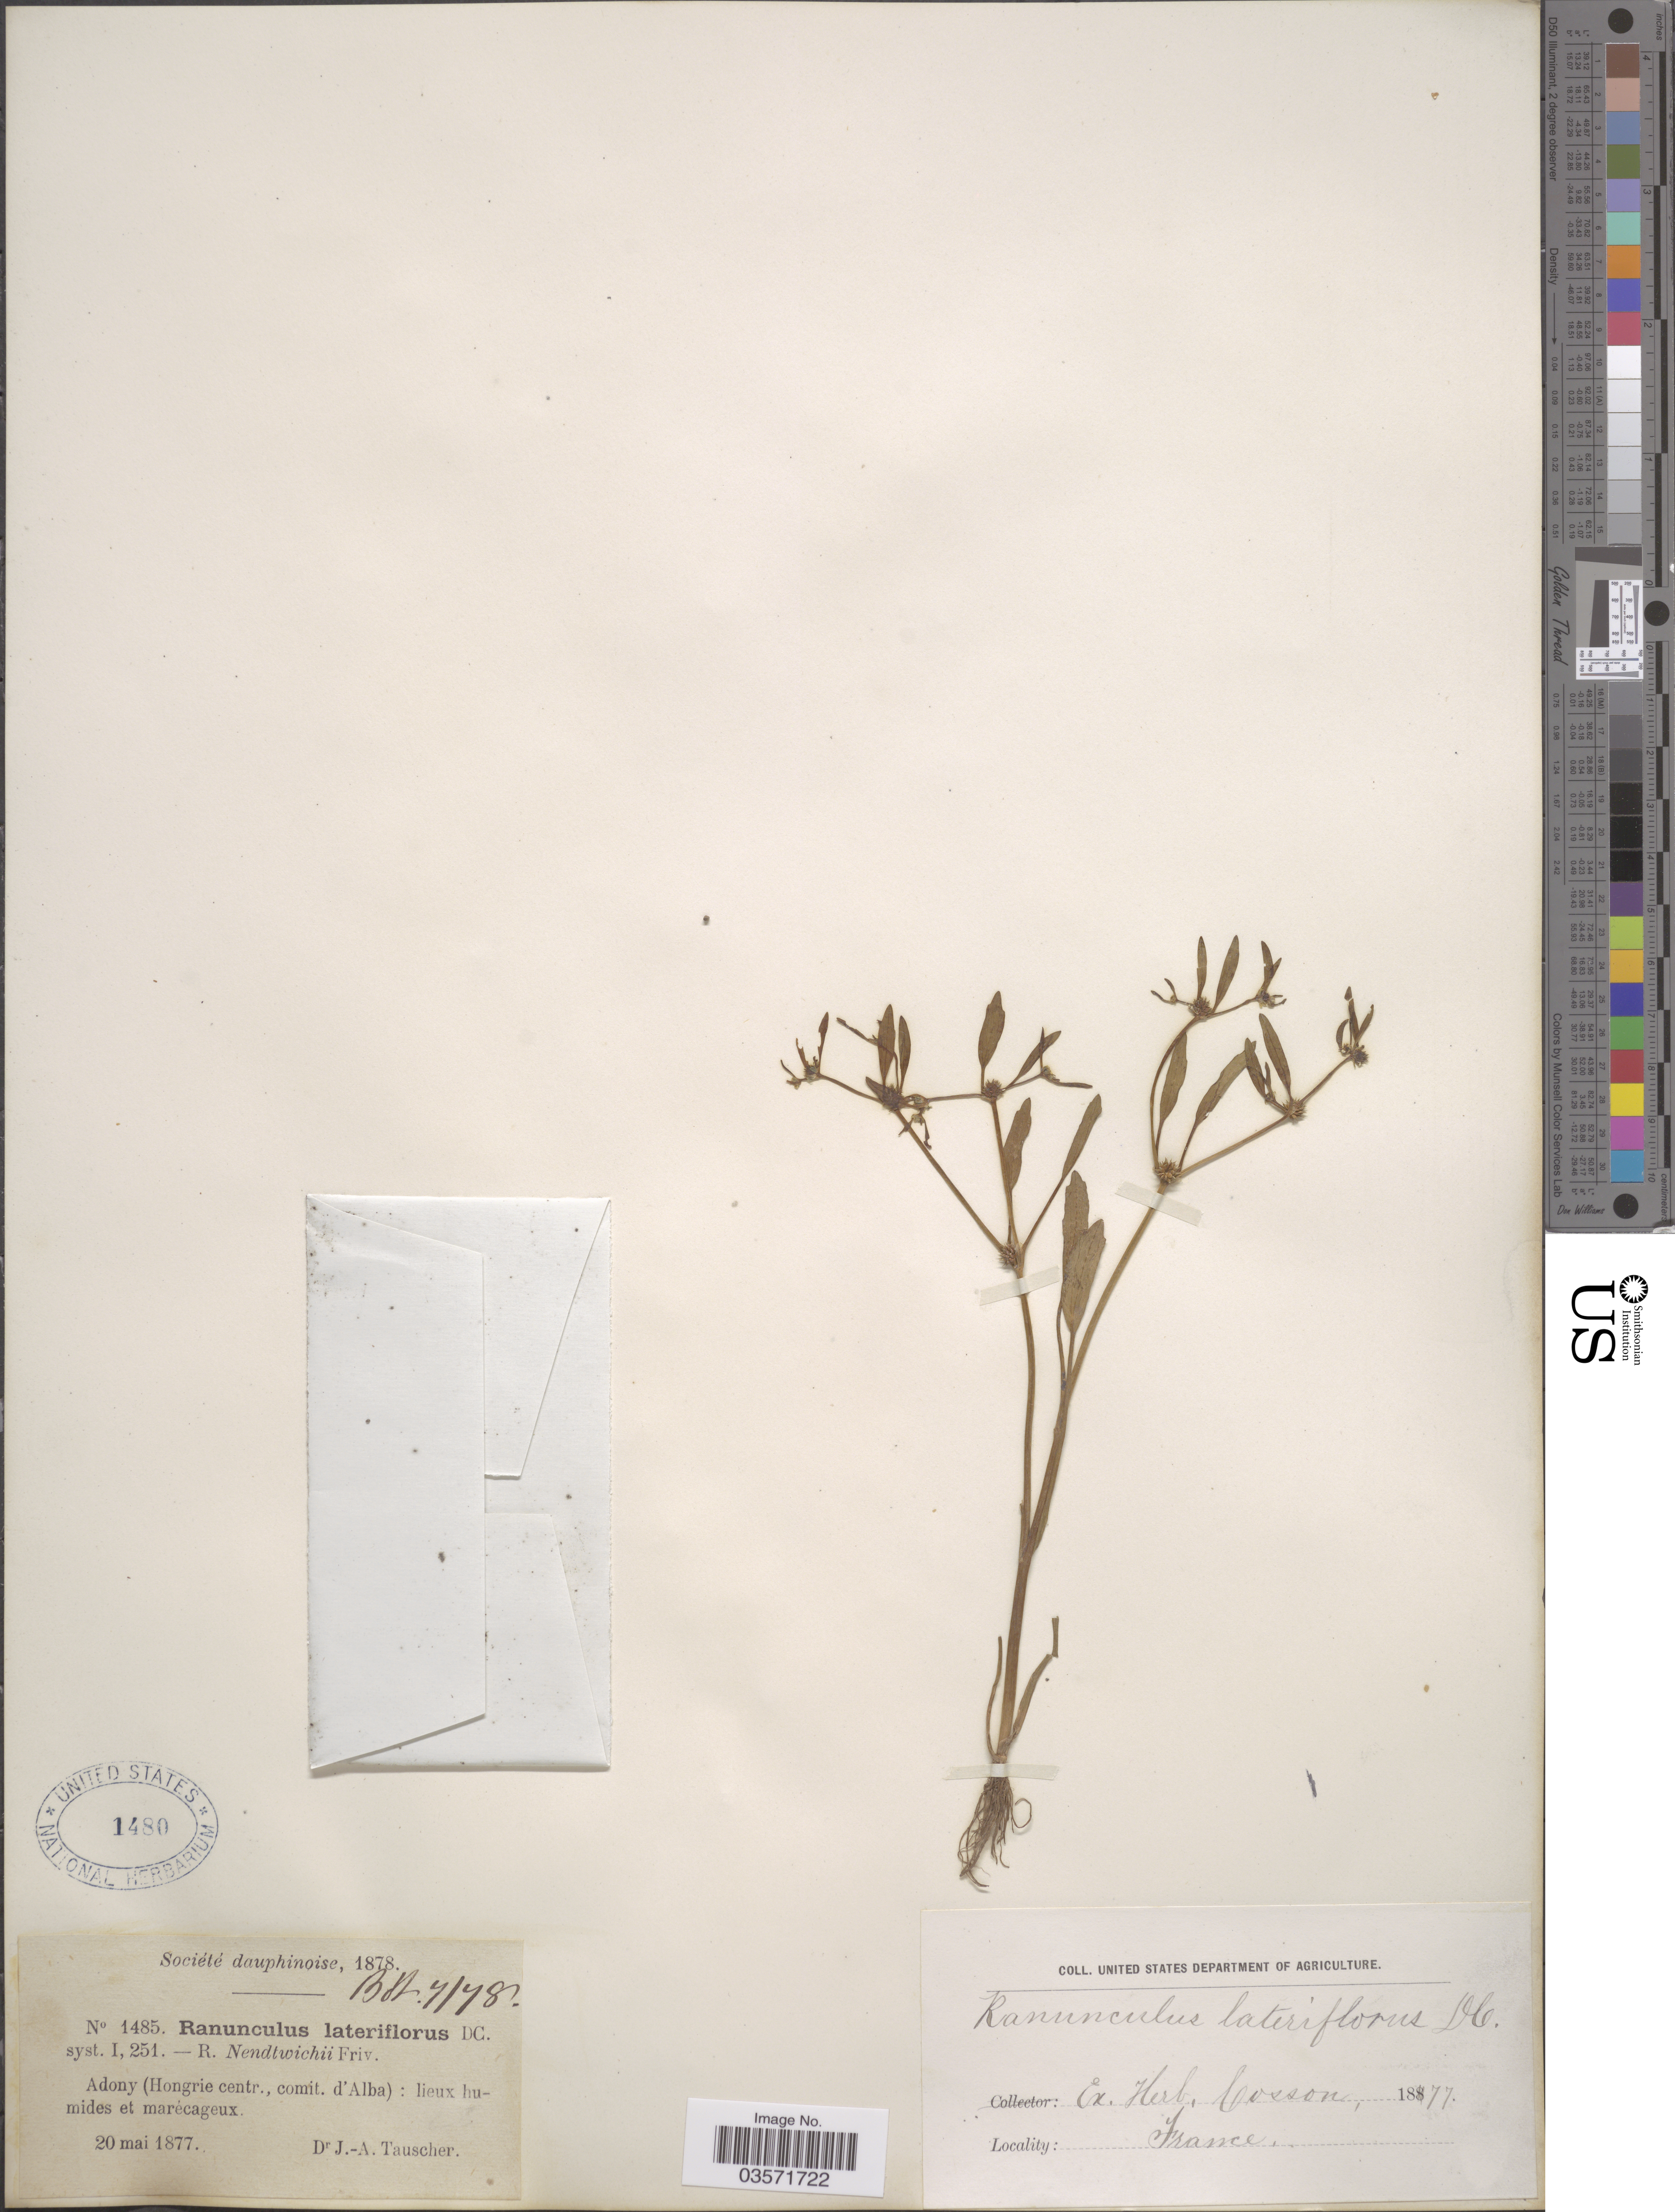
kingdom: Plantae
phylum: Tracheophyta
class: Magnoliopsida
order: Ranunculales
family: Ranunculaceae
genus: Ranunculus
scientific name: Ranunculus lateriflorus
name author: DC.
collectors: J. Tauscher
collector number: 1485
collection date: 1877-05-20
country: France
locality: Adony (Hongrie centr., comit. d'Alba): lieux humides et marécageux.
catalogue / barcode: US 1480